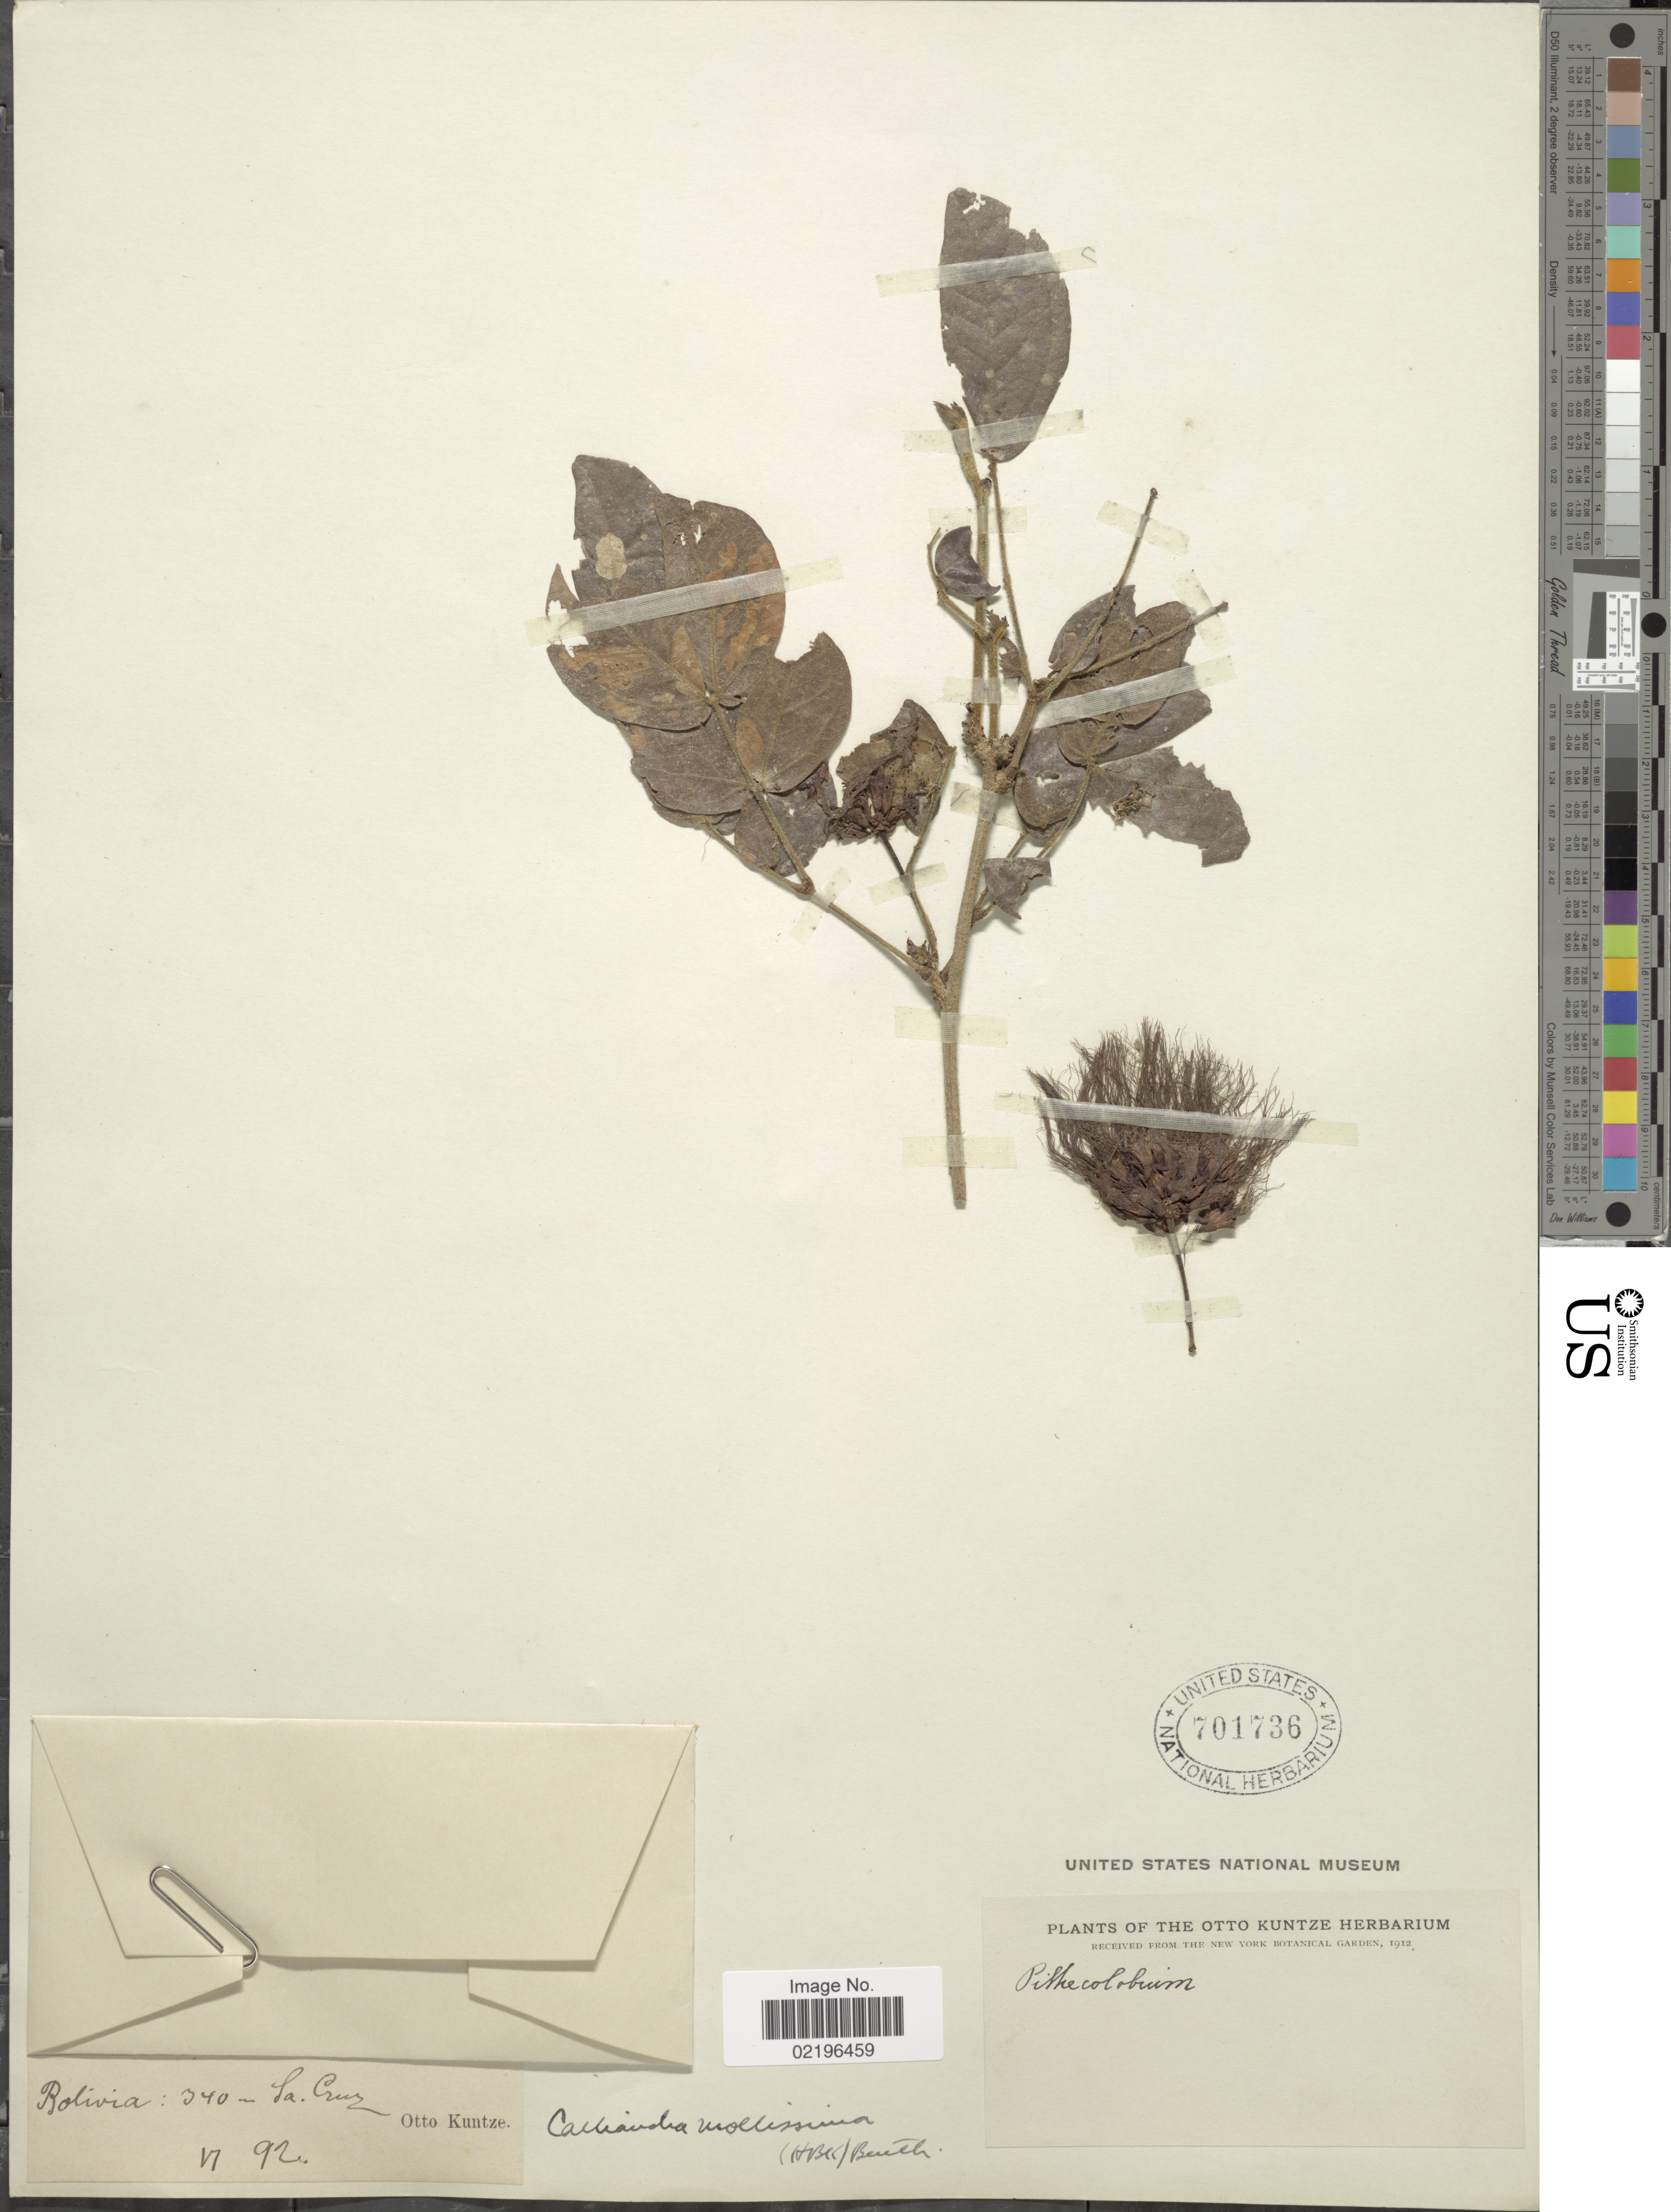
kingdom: Plantae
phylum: Tracheophyta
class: Magnoliopsida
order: Fabales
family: Fabaceae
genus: Calliandra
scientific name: Calliandra mollissima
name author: (Humb. & Bonpl. ex Willd.) Benth.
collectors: C.E.O. Kuntze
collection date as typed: Transcribed d/m/y: /6/92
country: Bolivia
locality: Sa. Cruz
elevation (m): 340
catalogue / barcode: US 701736